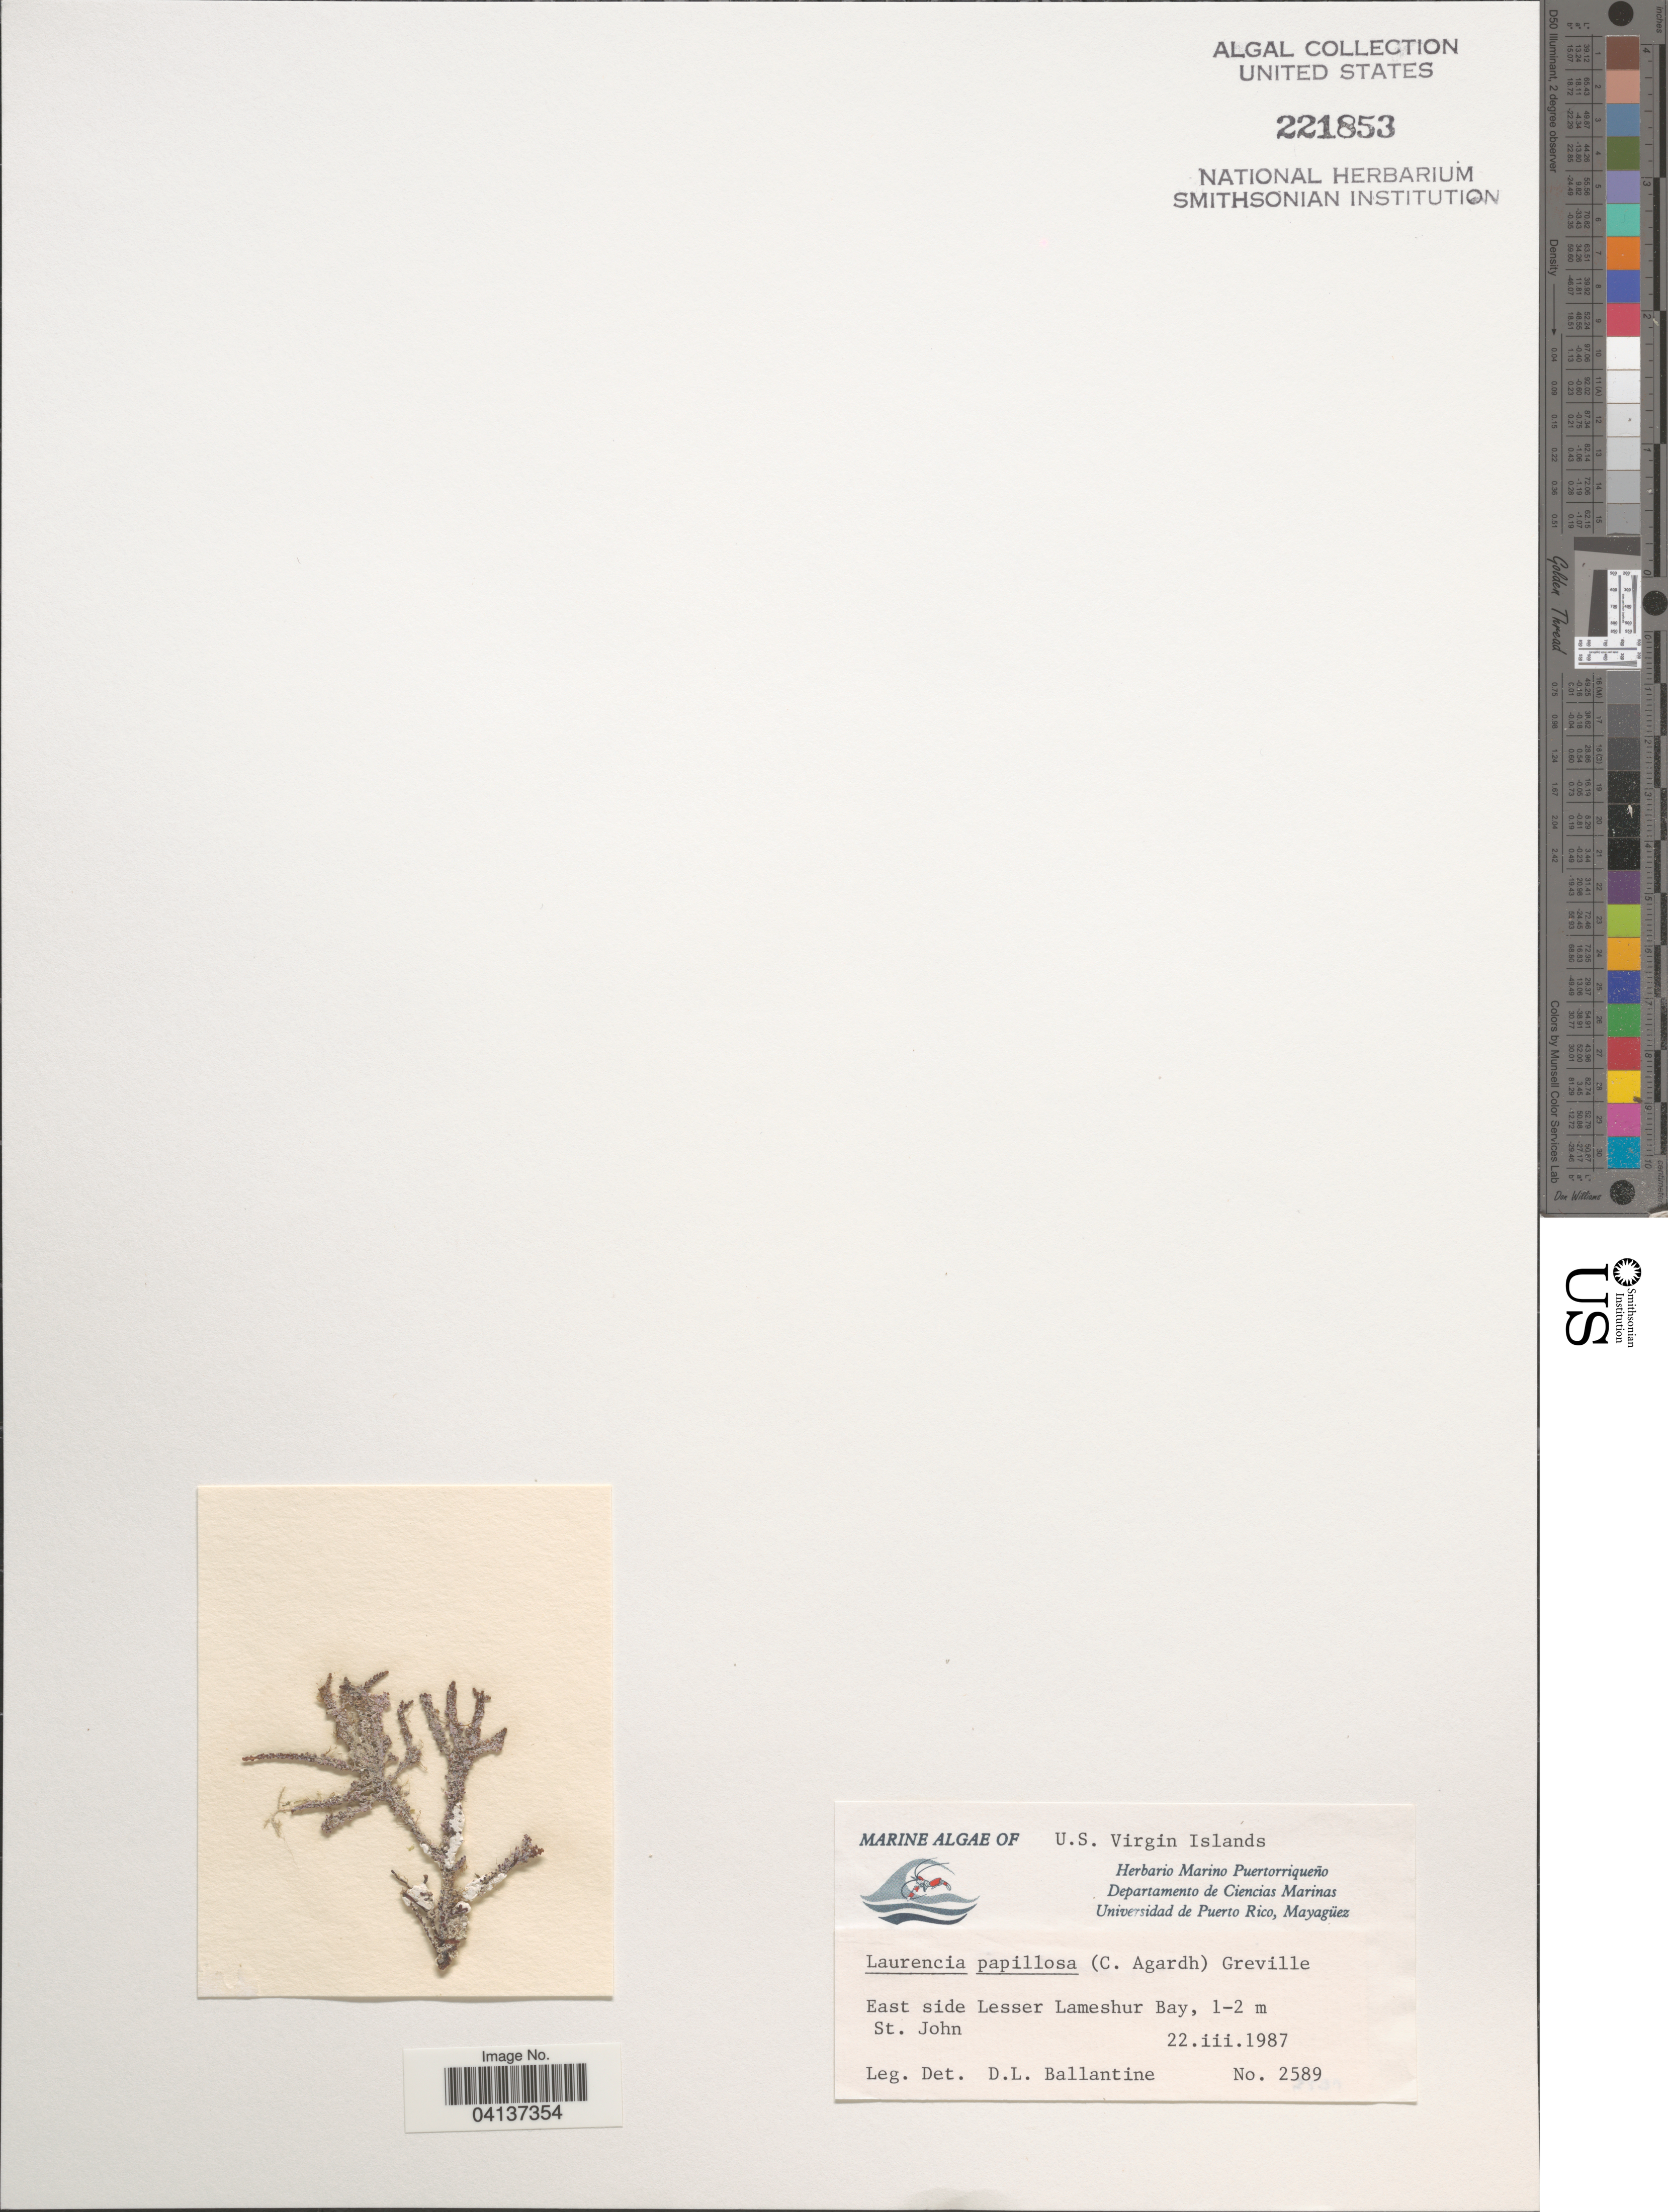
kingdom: Plantae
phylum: Rhodophyta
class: Florideophyceae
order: Ceramiales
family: Rhodomelaceae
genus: Palisada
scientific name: Palisada perforata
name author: (Bory) K.W. Nam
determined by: Algae name updating Project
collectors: D.L. Ballantine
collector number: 2589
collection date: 1987-03-22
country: U.S. Virgin Islands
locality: East side Lesser Lameshur Bay. St. John.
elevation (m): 1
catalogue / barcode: US 221853